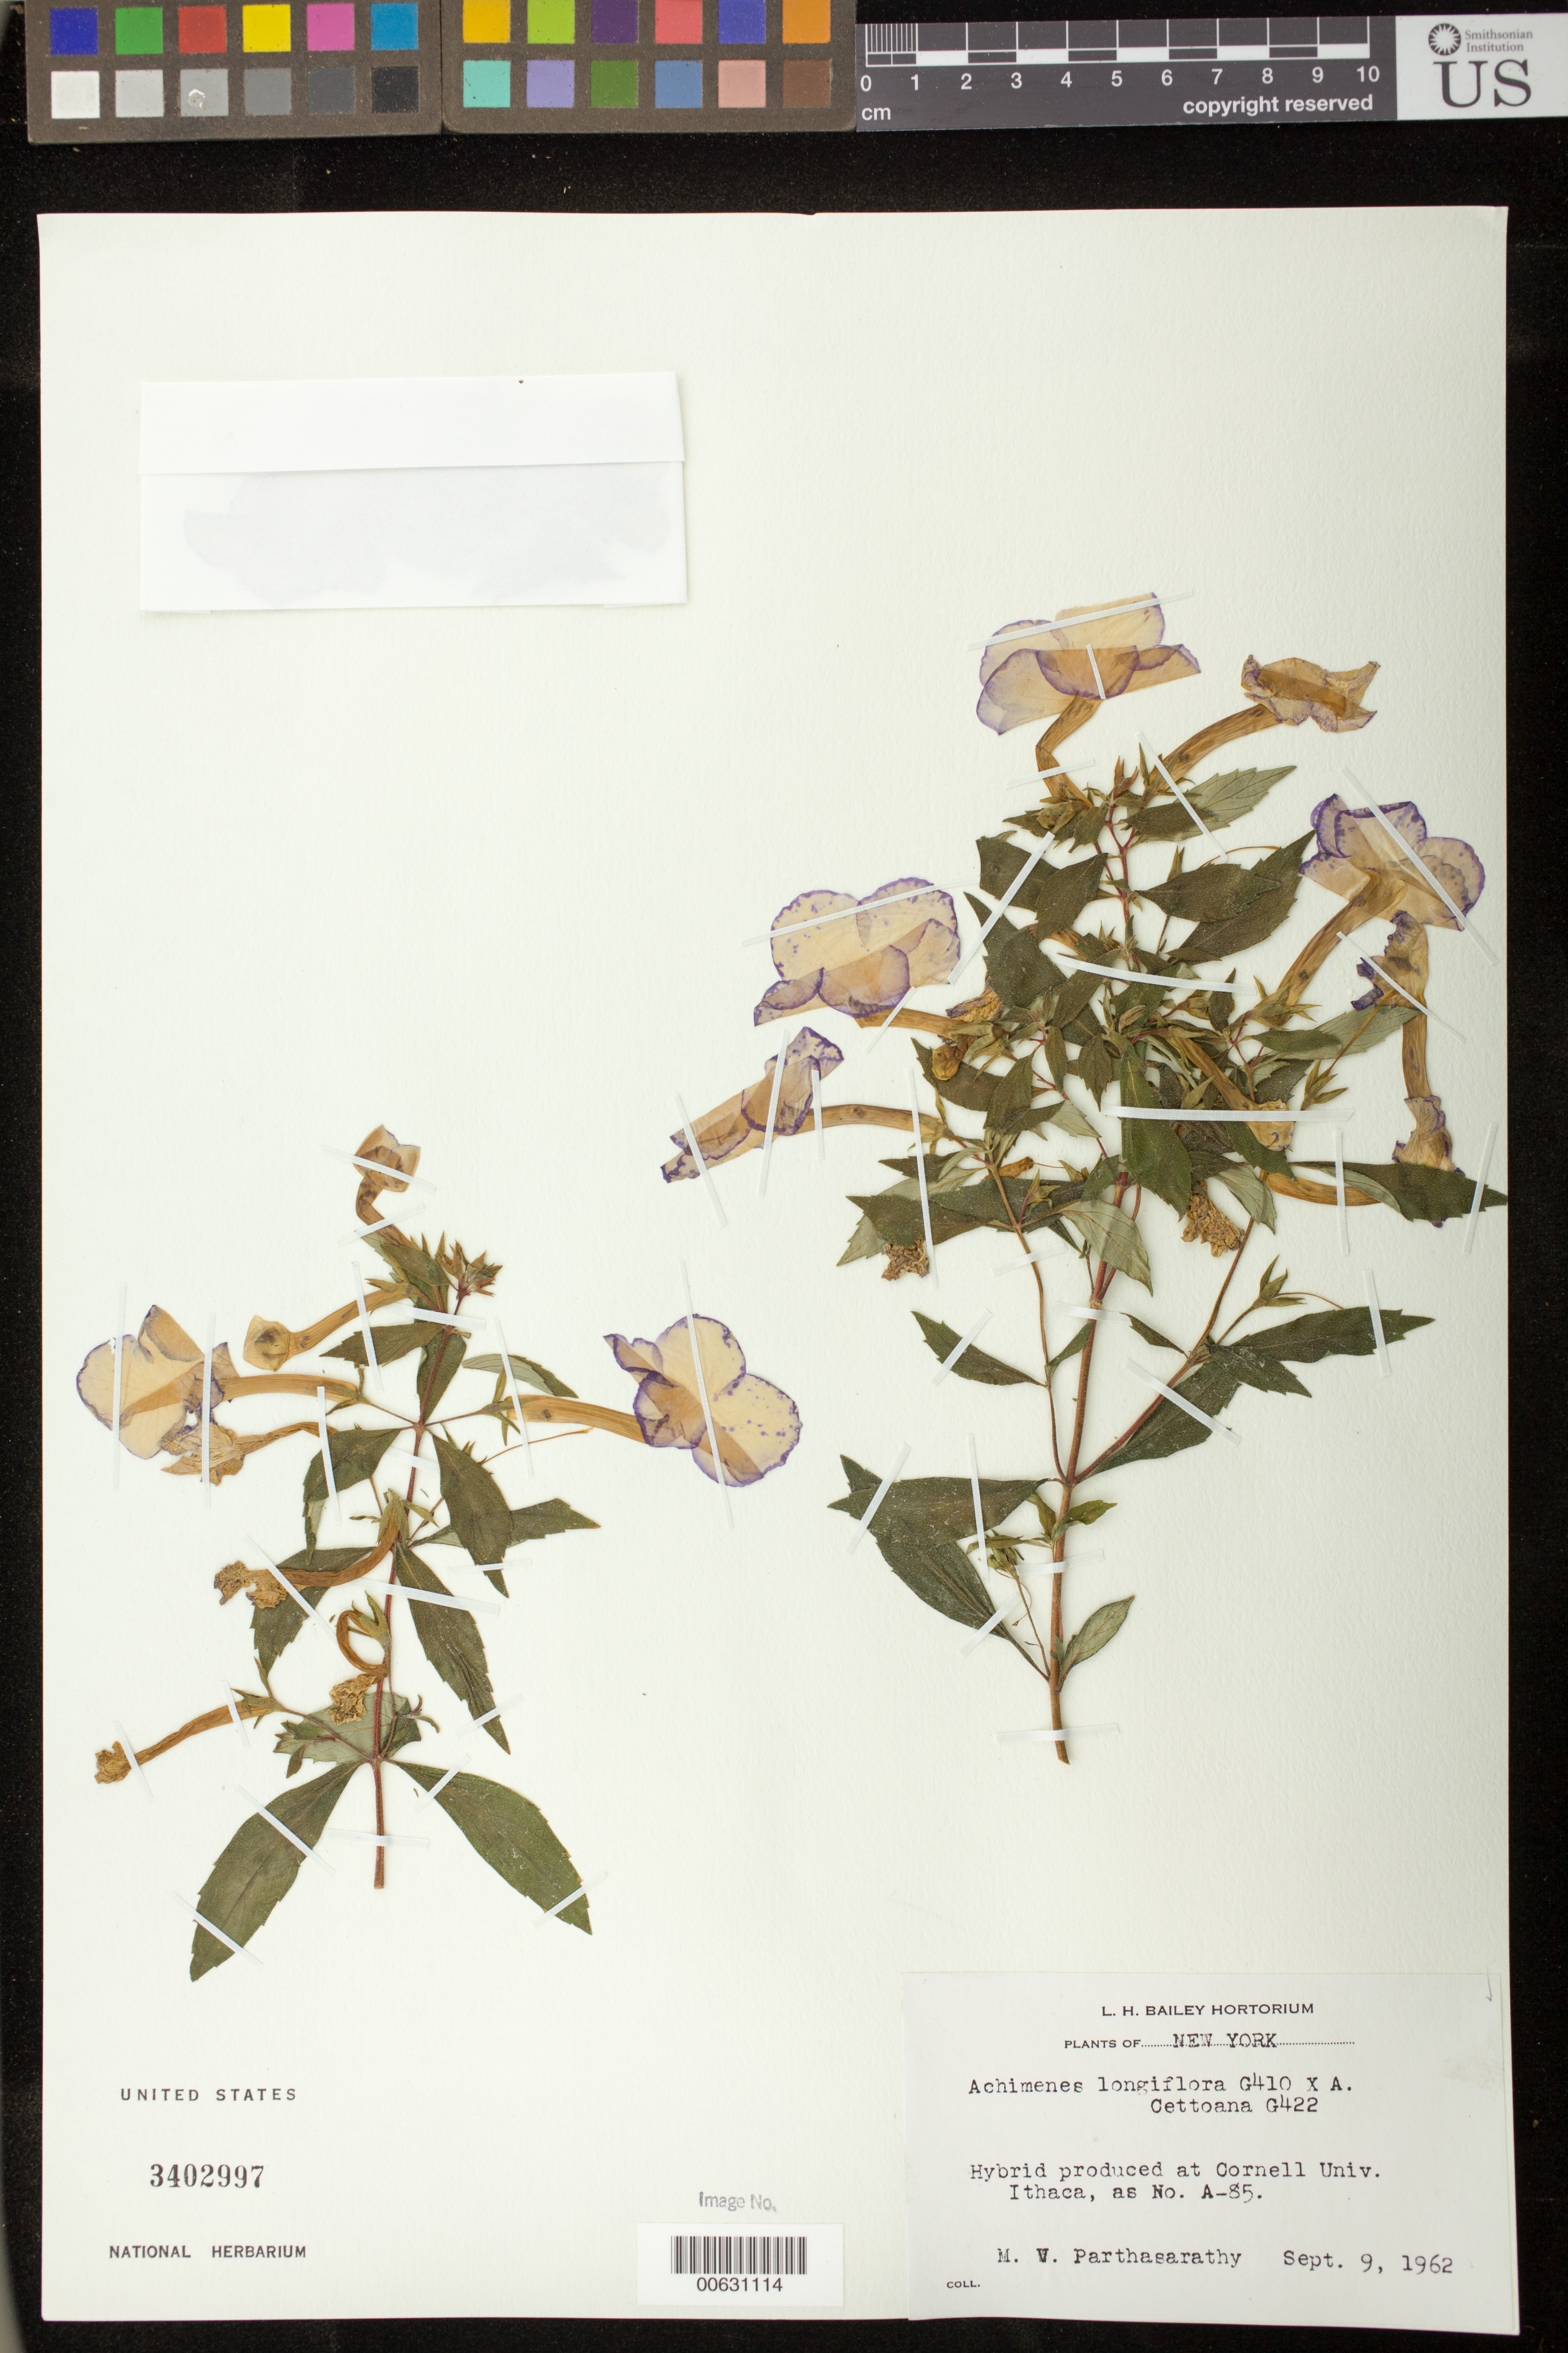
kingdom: Plantae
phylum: Tracheophyta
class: Magnoliopsida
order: Lamiales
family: Gesneriaceae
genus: Achimenes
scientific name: Achimenes hybrid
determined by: Skog, Laurence E.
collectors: M. Parthasarathy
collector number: s.n. [A-85]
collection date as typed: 09 Sep 1962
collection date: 1962-09-09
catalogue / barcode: US 3402997